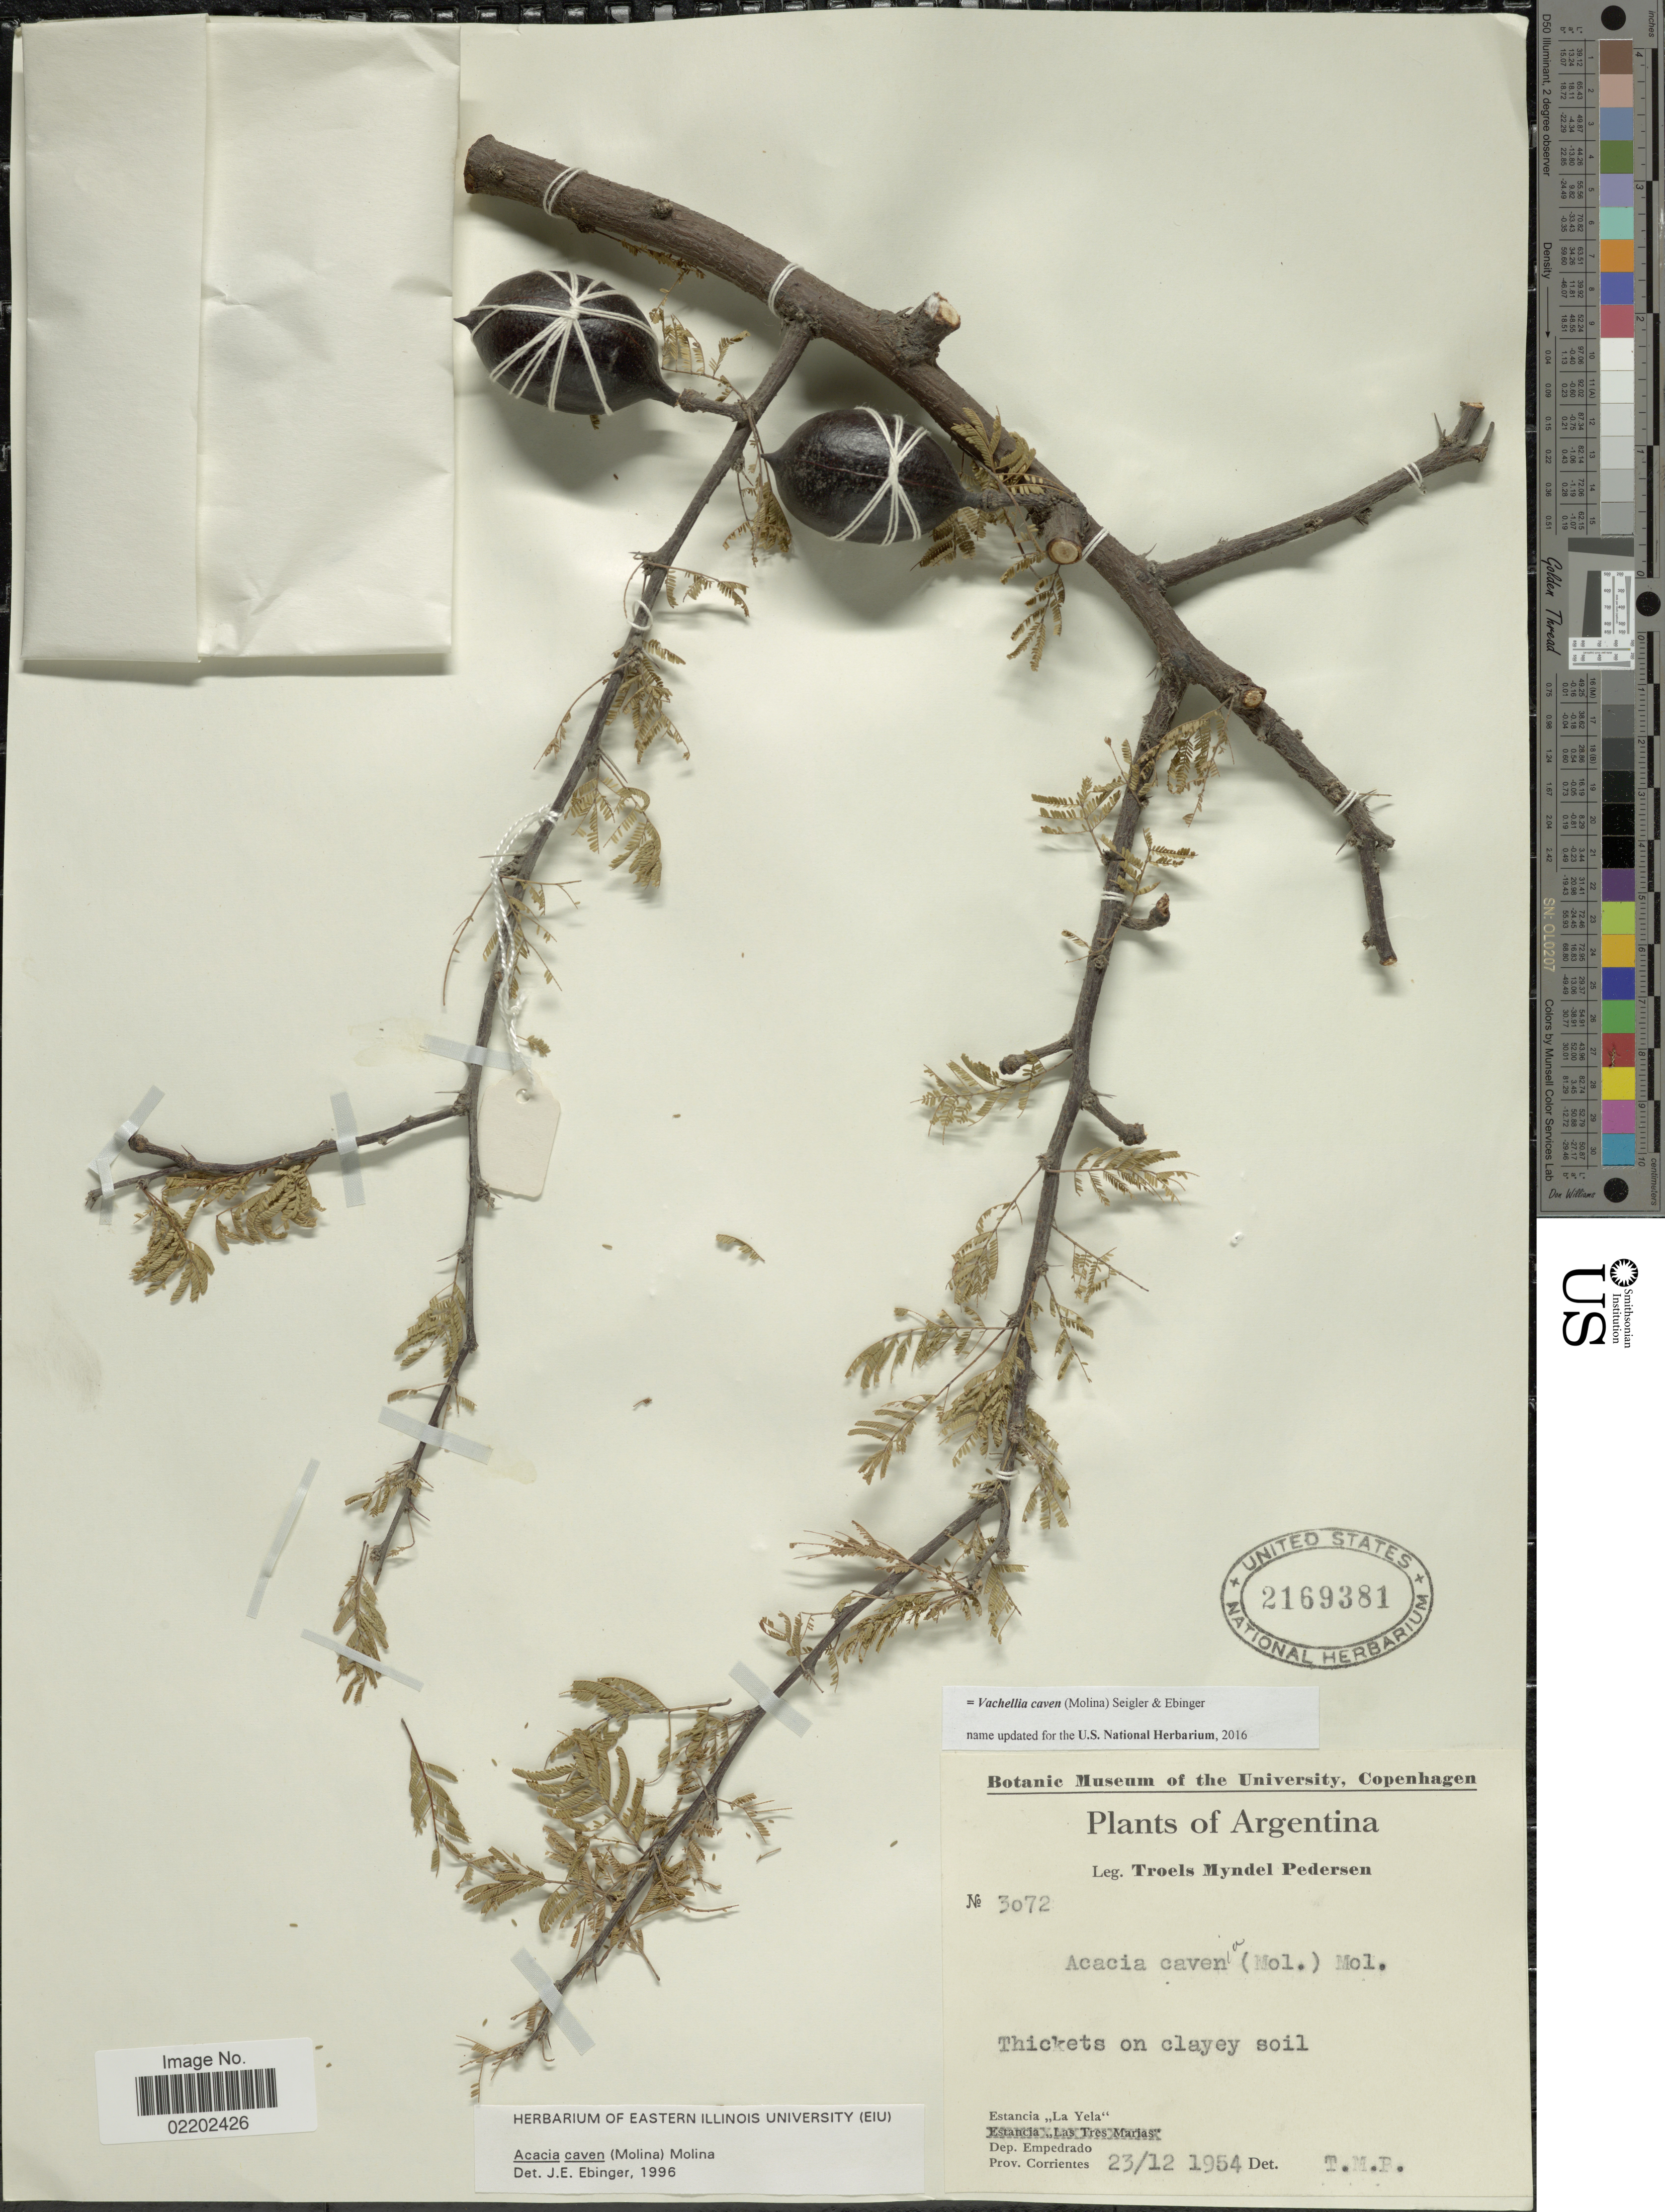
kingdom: Plantae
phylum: Tracheophyta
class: Magnoliopsida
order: Fabales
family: Fabaceae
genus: Vachellia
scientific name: Vachellia caven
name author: (Molina) Seigler & Ebinger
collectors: T. Pederson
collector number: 3072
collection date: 1954-12-23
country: Argentina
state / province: Corrientes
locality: Estancia ,,La Yela' Dep. Empedrado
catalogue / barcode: US 2169381